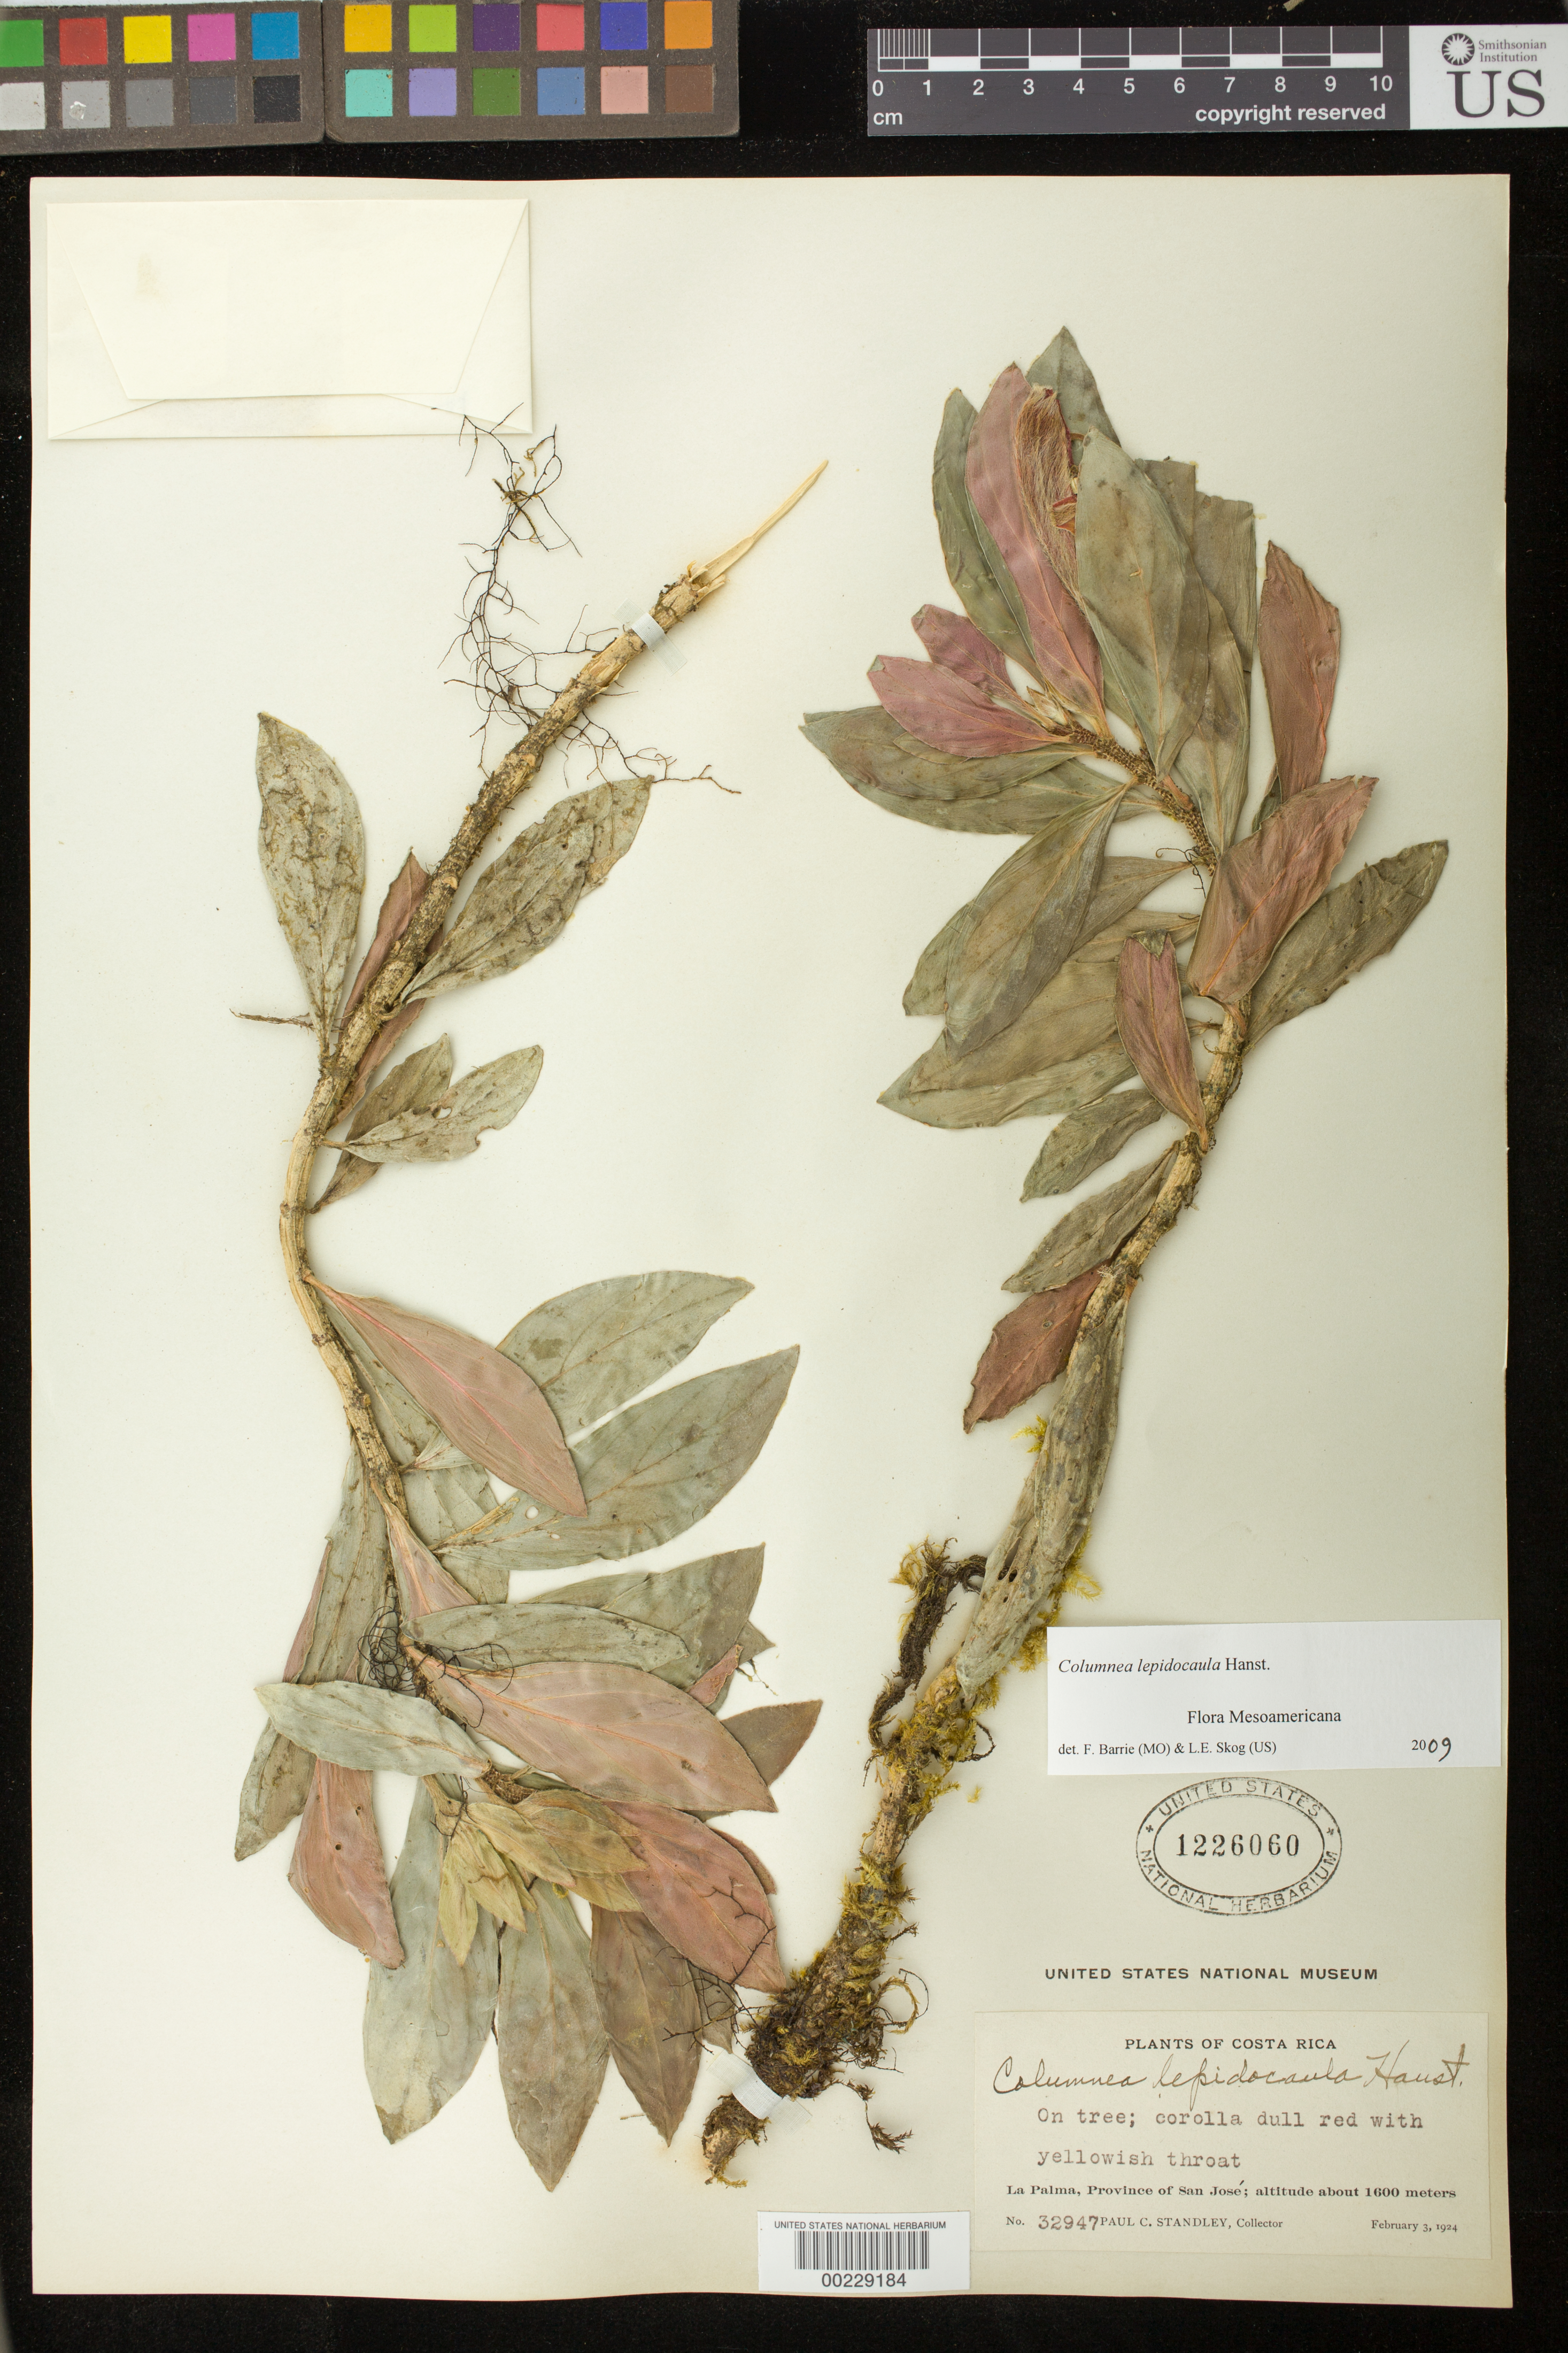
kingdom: Plantae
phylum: Tracheophyta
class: Magnoliopsida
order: Lamiales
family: Gesneriaceae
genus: Columnea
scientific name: Columnea lepidocaula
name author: Hanst.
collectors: P. C. Standley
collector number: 32947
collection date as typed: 03 Feb 1924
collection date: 1924-02-03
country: Costa Rica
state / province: San José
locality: La Palma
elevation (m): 1600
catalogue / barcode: US 1226060